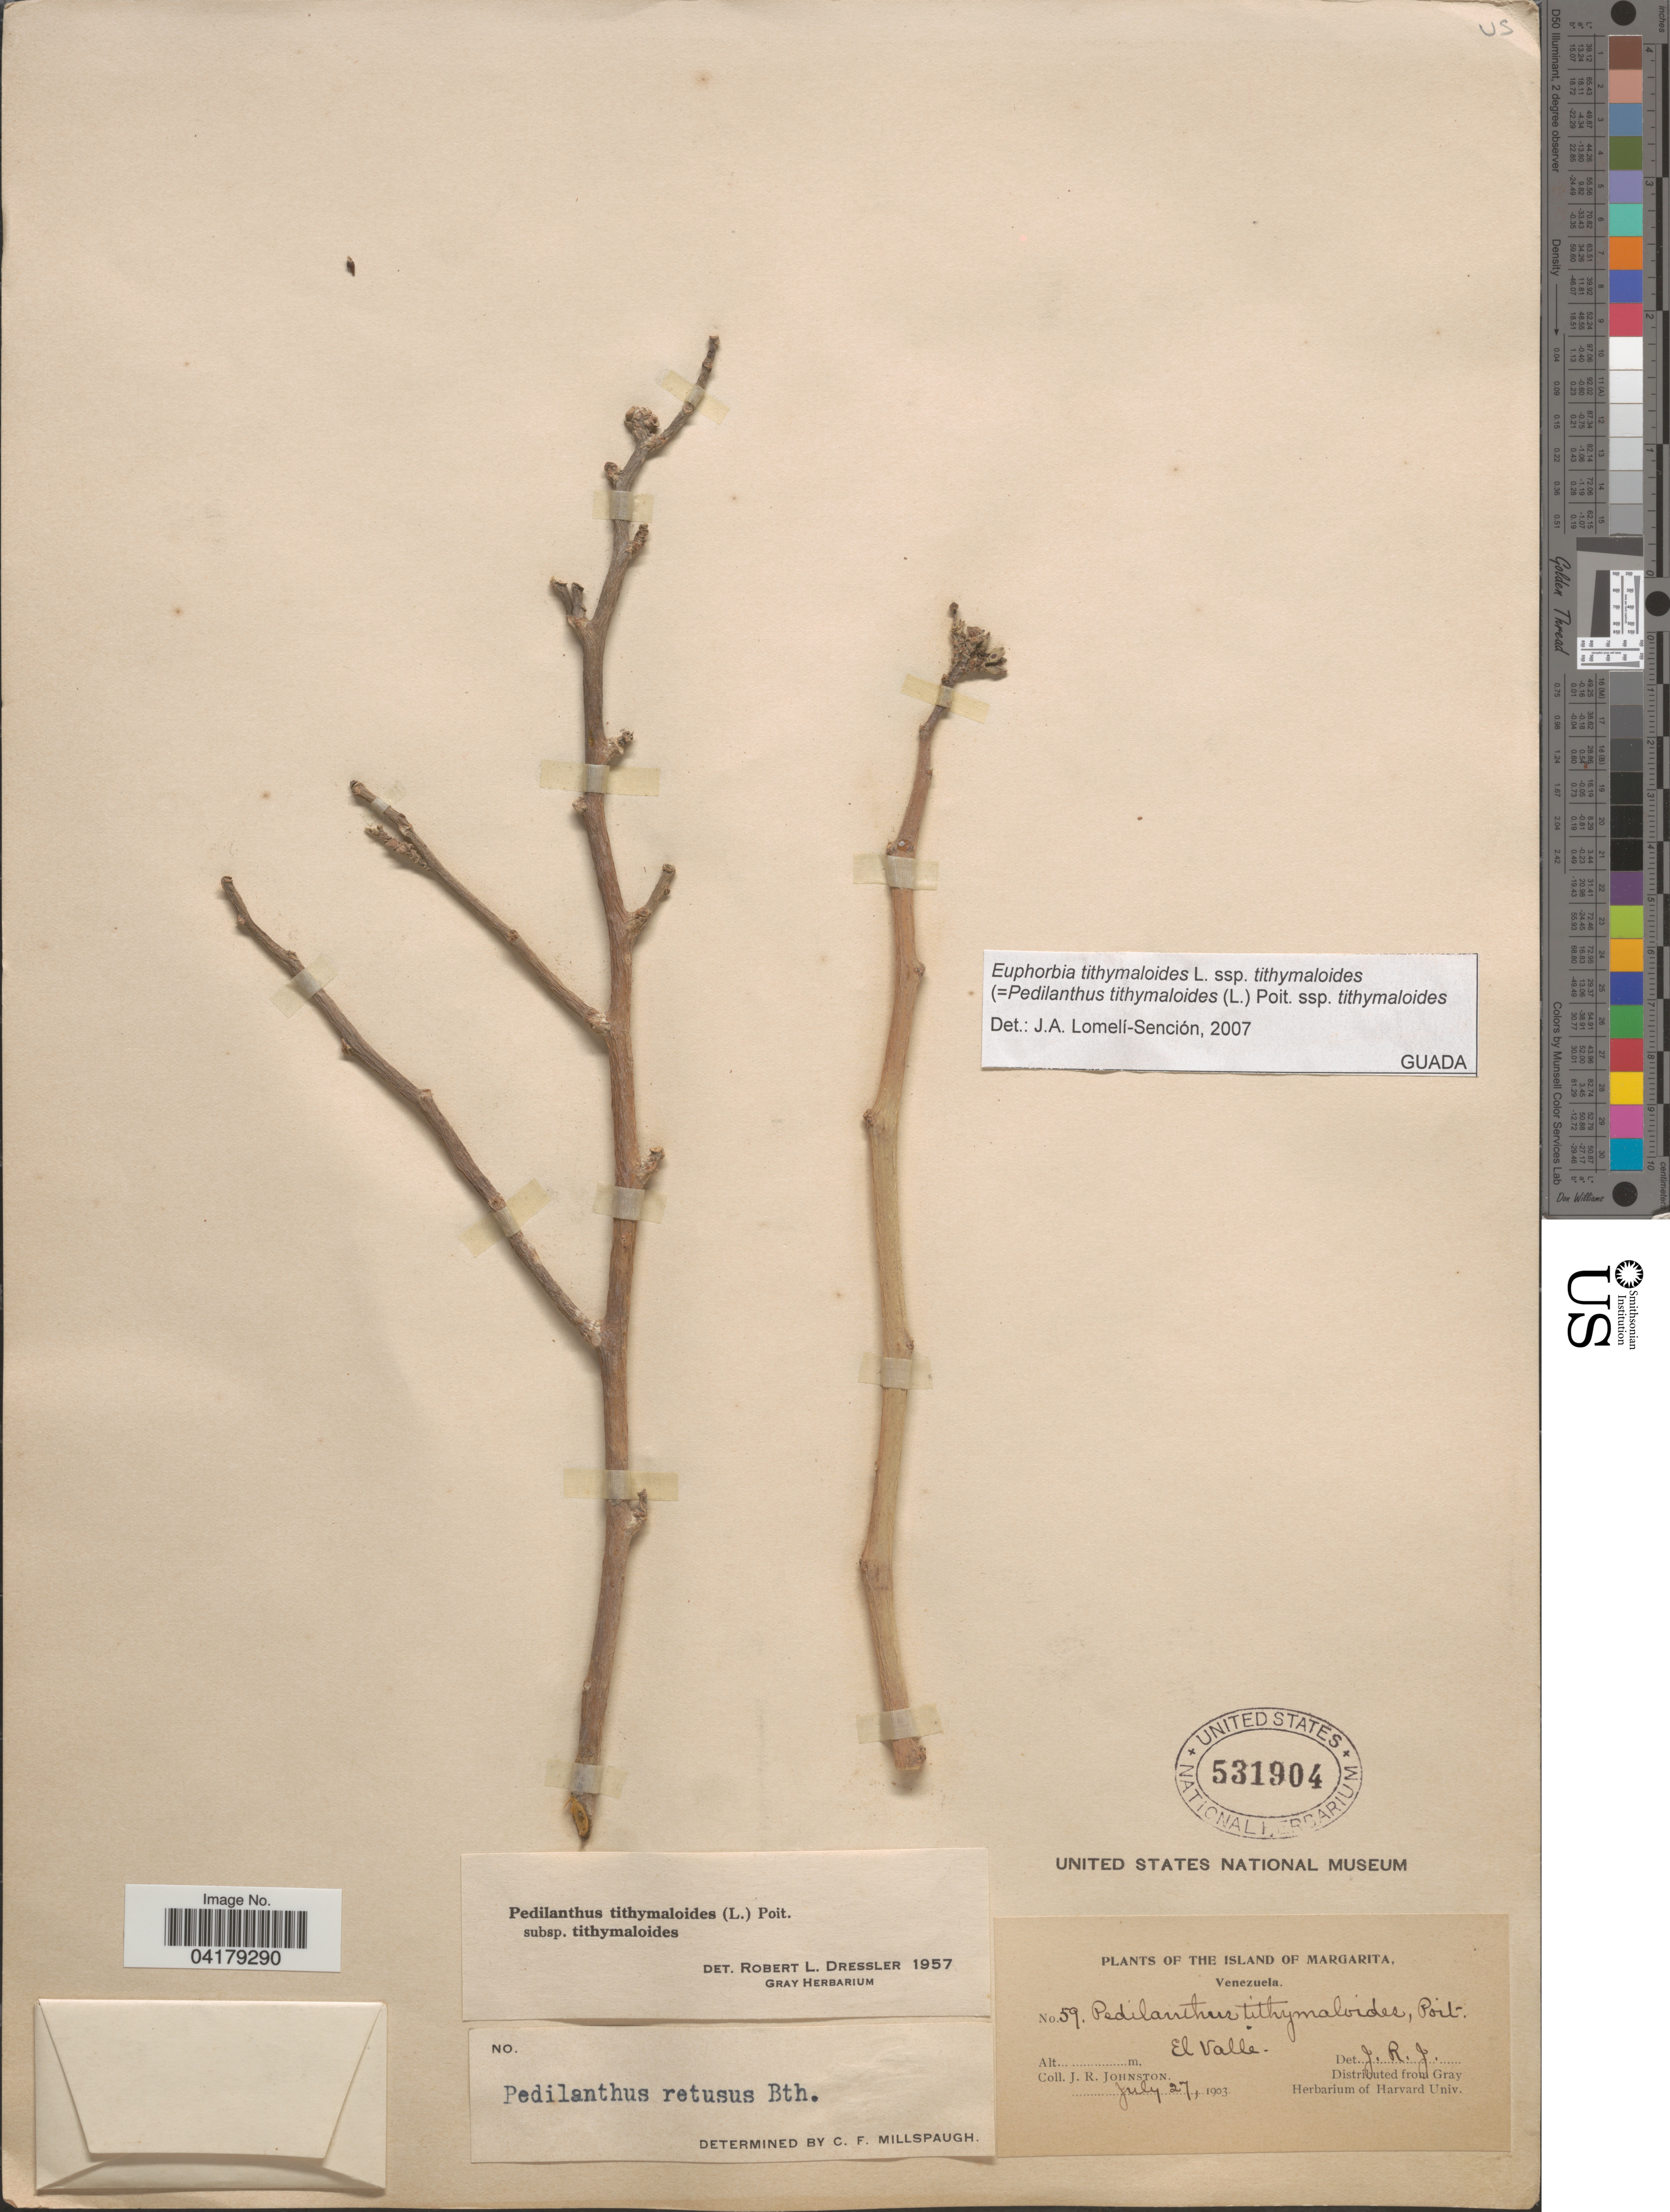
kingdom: Plantae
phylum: Tracheophyta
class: Magnoliopsida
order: Malpighiales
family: Euphorbiaceae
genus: Euphorbia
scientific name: Euphorbia tithymaloides subsp. tithymaloides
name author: L.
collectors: J. Johnston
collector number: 59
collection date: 1903-07-27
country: Venezuela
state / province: Nueva Esparta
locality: The Island of Margarita. El Valle.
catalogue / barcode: US 531904